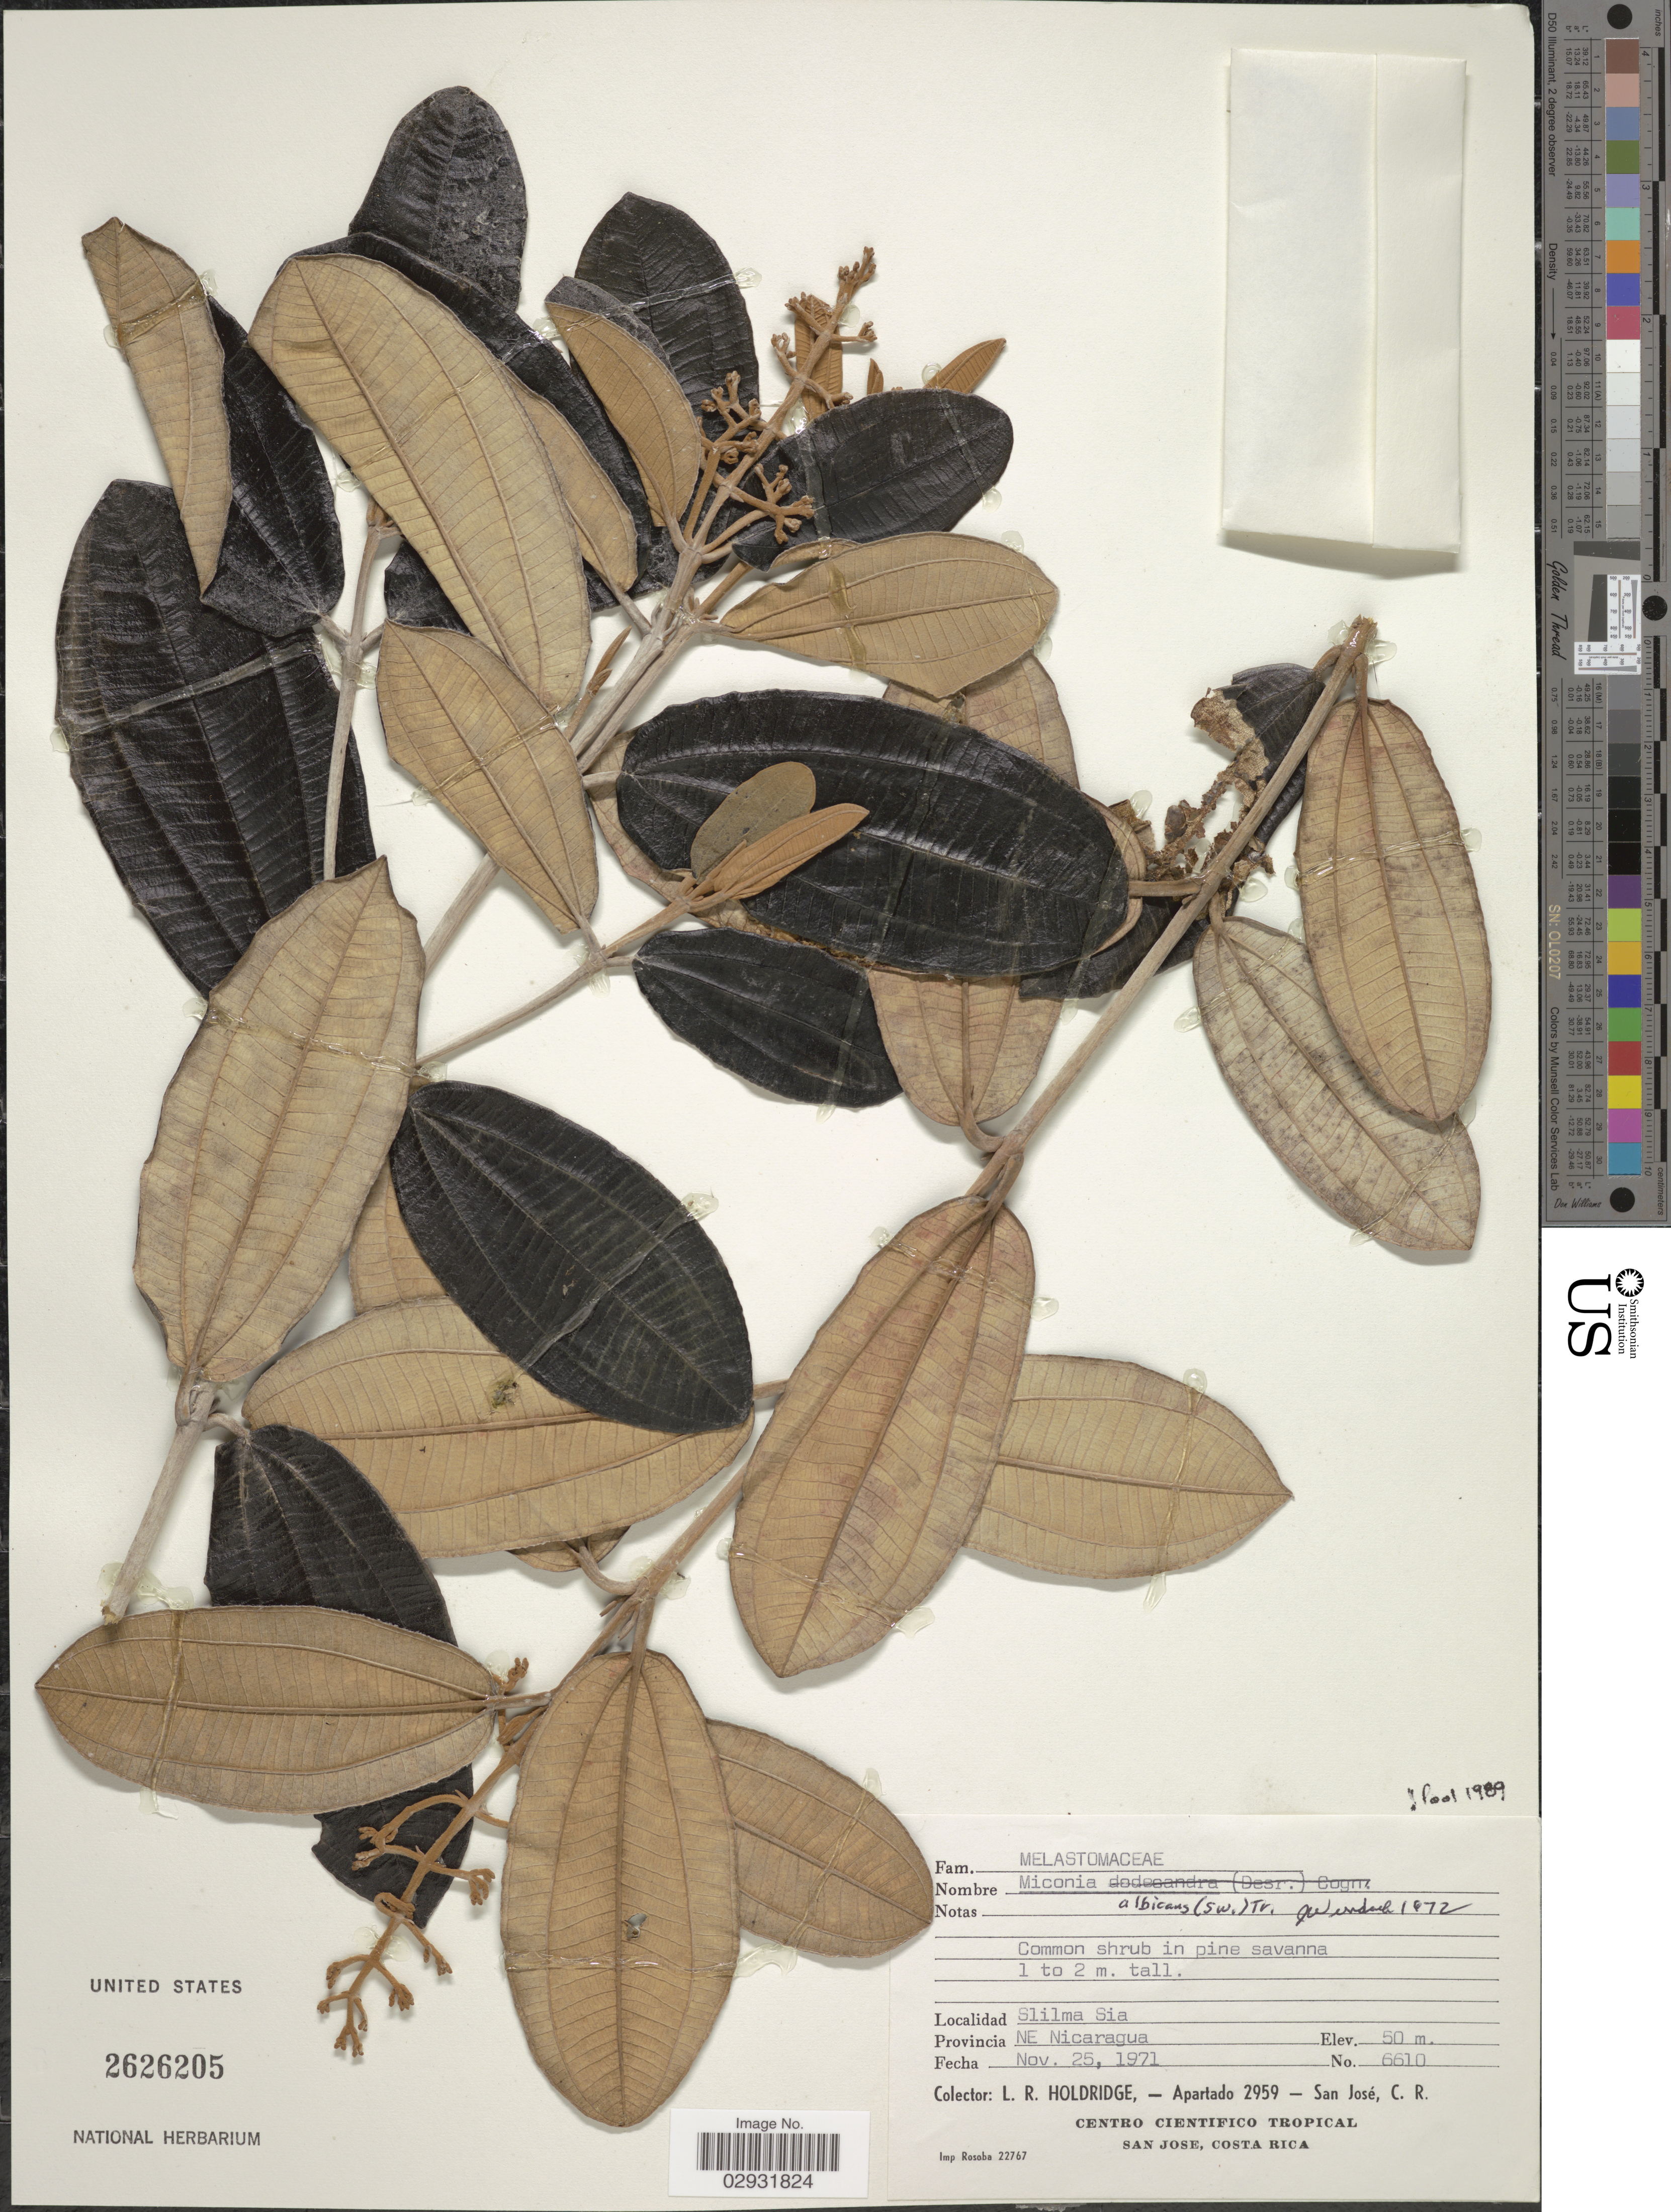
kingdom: Plantae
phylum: Tracheophyta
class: Magnoliopsida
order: Myrtales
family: Melastomataceae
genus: Miconia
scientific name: Miconia albicans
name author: (Sw.) Steud.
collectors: L. Holdridge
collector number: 6610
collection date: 1971-11-25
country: Nicaragua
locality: Slilma Sia. Provincia NE Nicaragua.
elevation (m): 50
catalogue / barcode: US 2626205